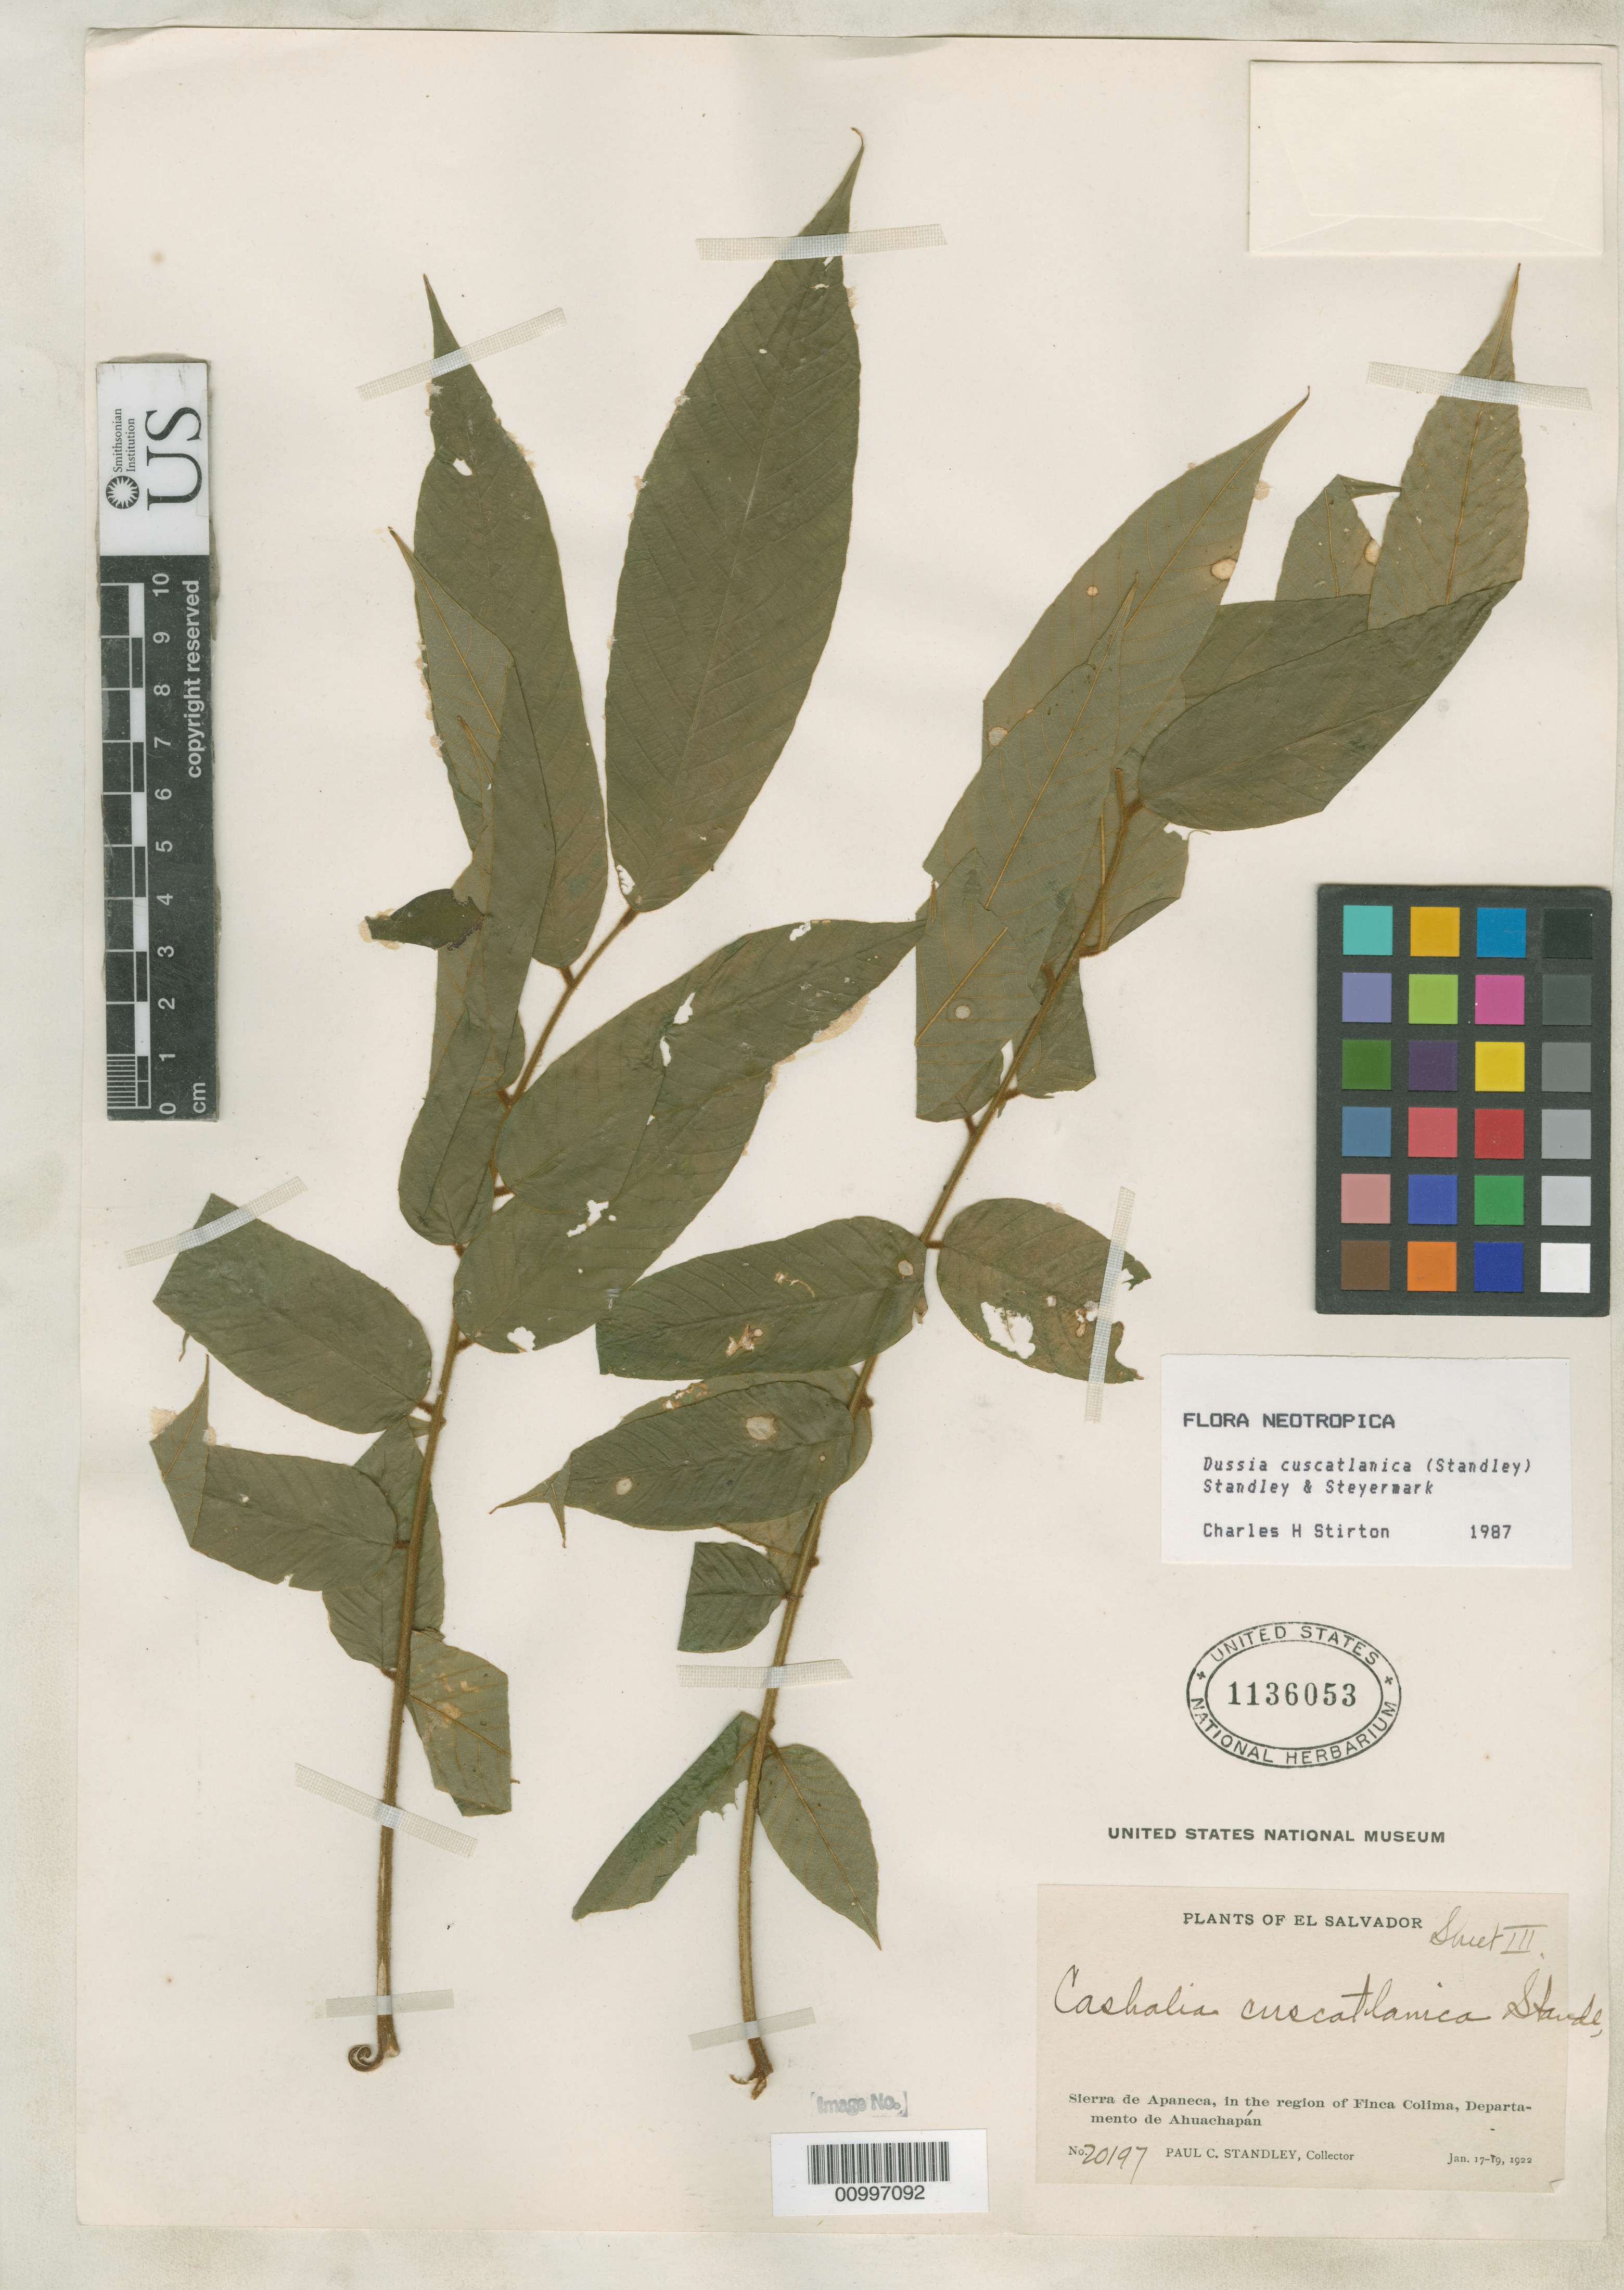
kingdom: Plantae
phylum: Tracheophyta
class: Magnoliopsida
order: Fabales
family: Fabaceae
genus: Cashalia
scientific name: Cashalia cuscatlanica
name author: Standl.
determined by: Stirton, Charles H.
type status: Isotype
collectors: P. C. Standley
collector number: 20197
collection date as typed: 17 Jan 1922 to 19 Jan 1922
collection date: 1922-01-17/1922-01-19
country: El Salvador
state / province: Ahuachapán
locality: Sierra de Apaneca, in the region of Finca Colima.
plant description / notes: Holotype on 3 sheets? Protologue explicitly cites USNH 01136051 as "Type" but note that USNH 01136052 & 01136053 are annotated "Sheet II" and "Sheet III", respectively.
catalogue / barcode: US 1136053